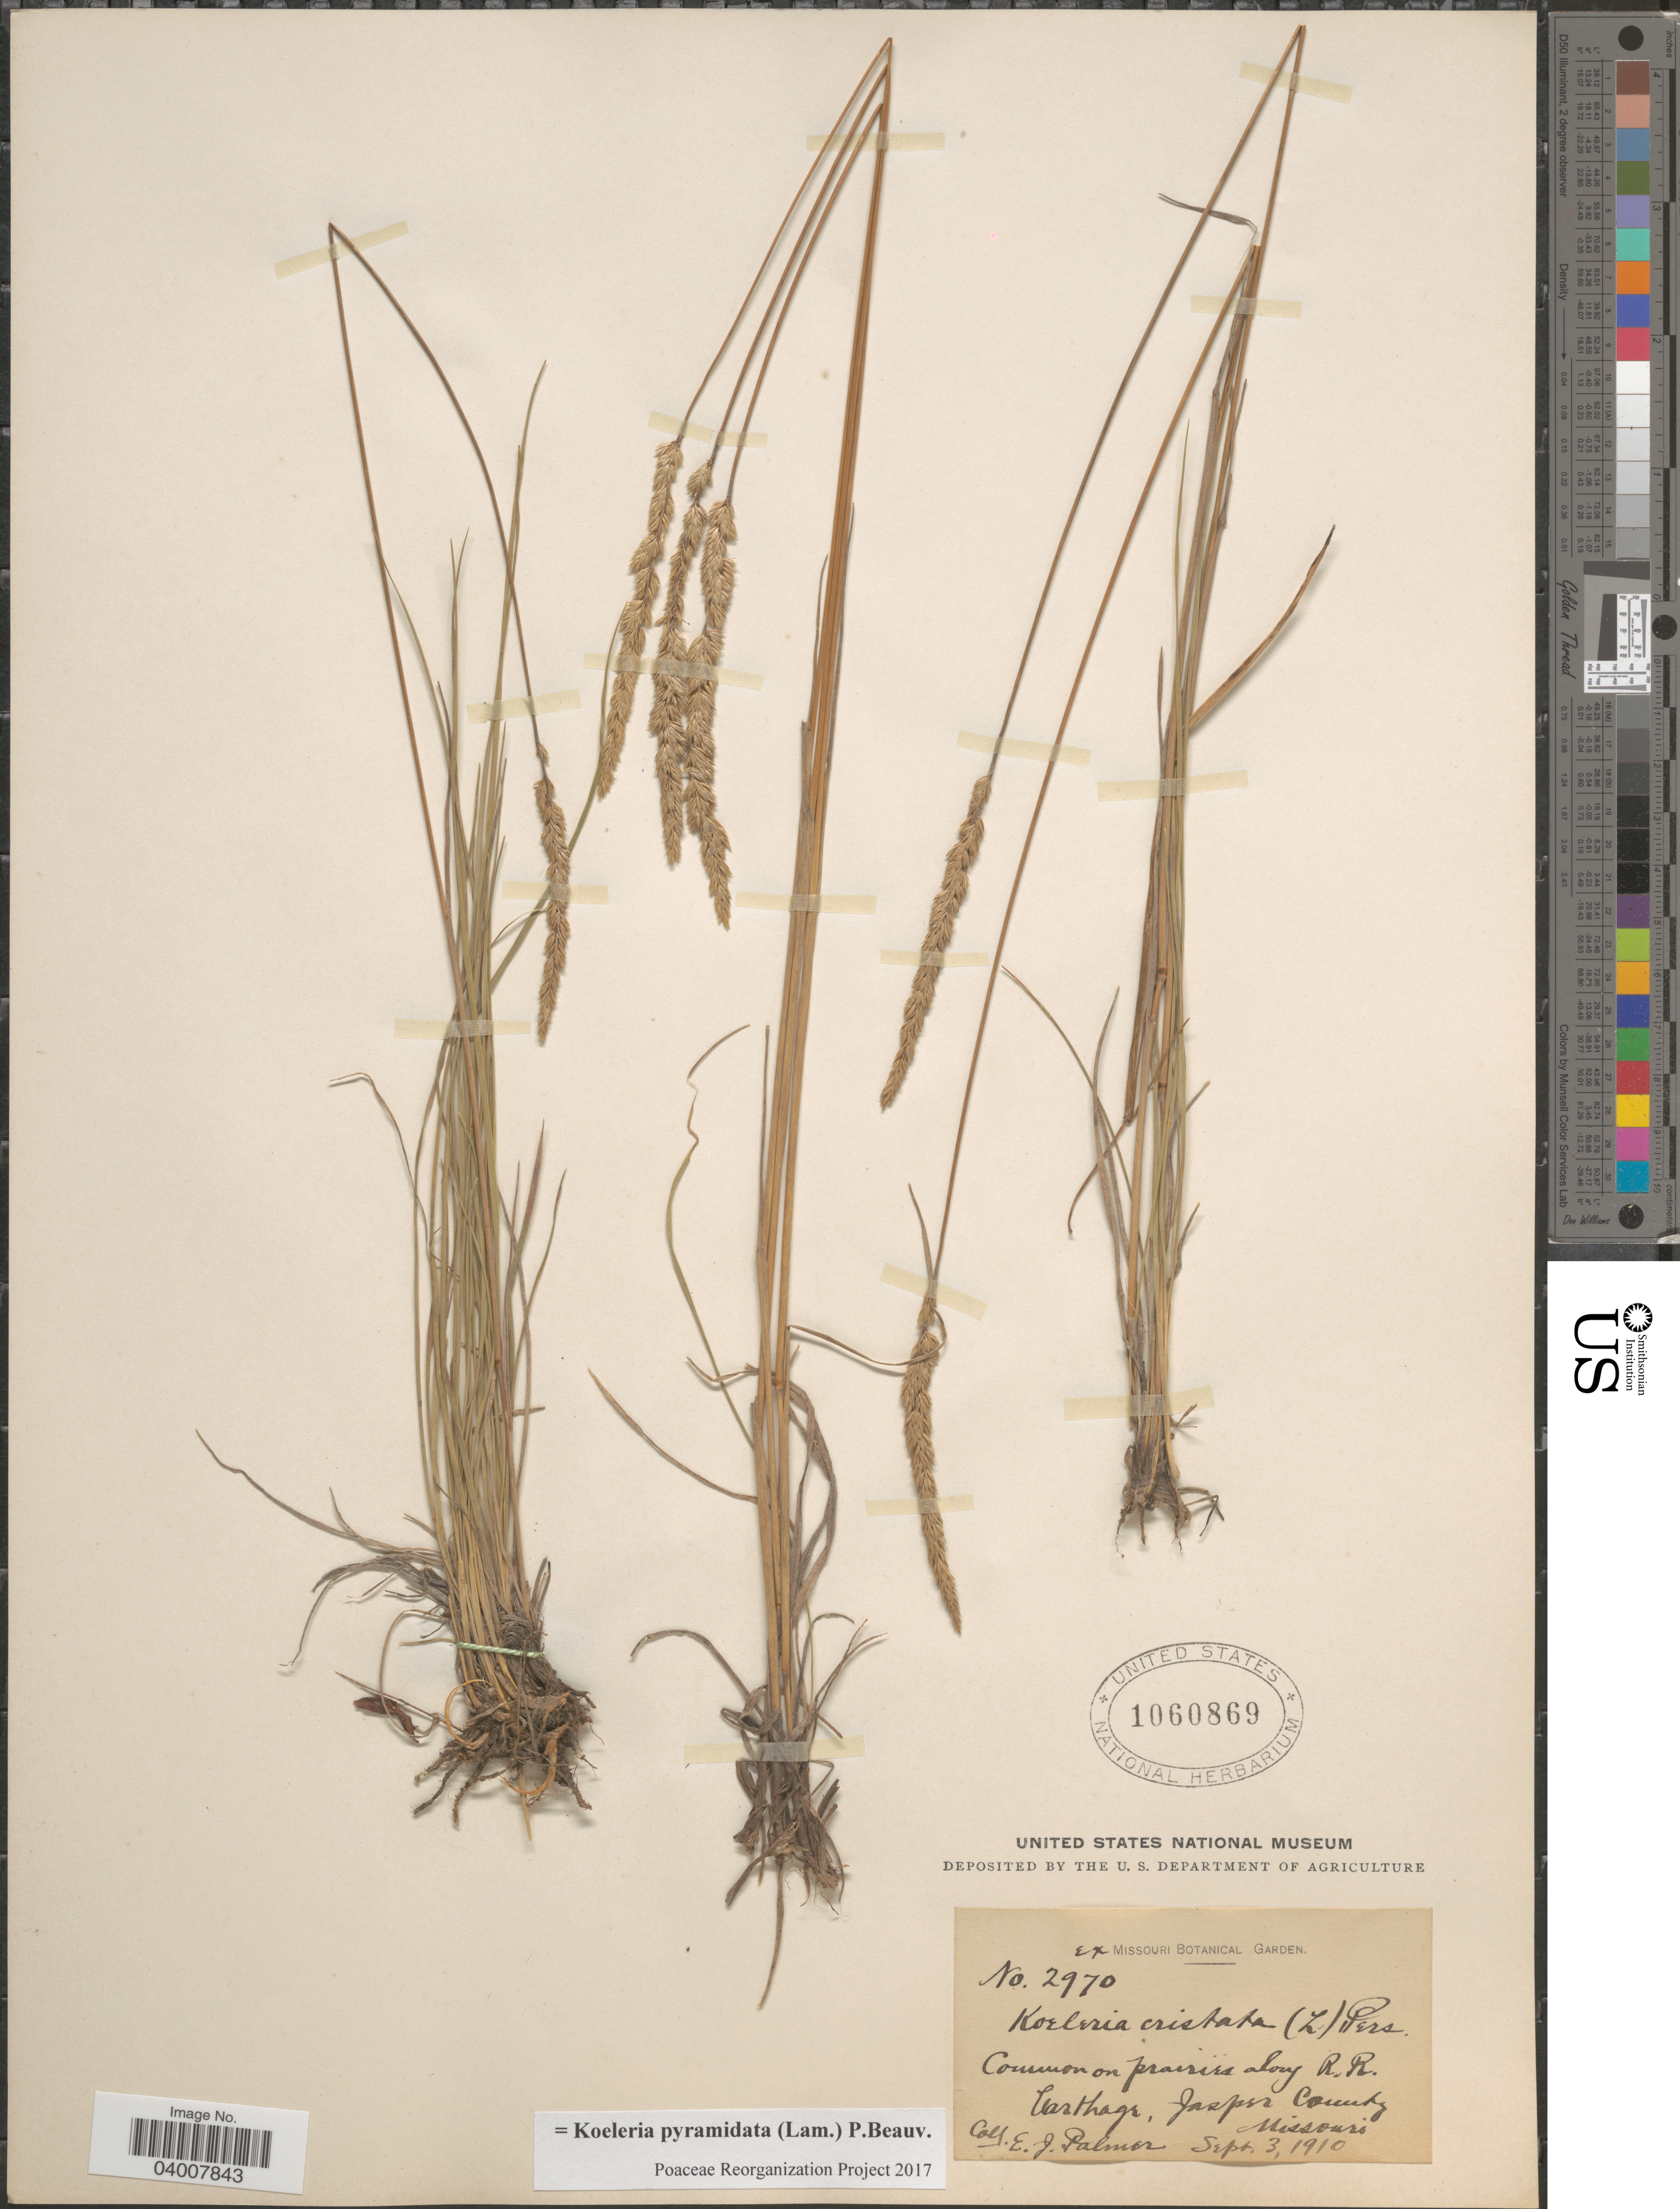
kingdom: Plantae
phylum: Tracheophyta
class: Liliopsida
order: Poales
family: Poaceae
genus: Koeleria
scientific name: Koeleria pyramidata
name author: (Lam.) P. Beauv.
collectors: E. J. Palmer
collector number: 2970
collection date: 1910-09-03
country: United States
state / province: Missouri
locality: Common on prairie along R.R. Carthage, Jasper County.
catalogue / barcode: US 1060869